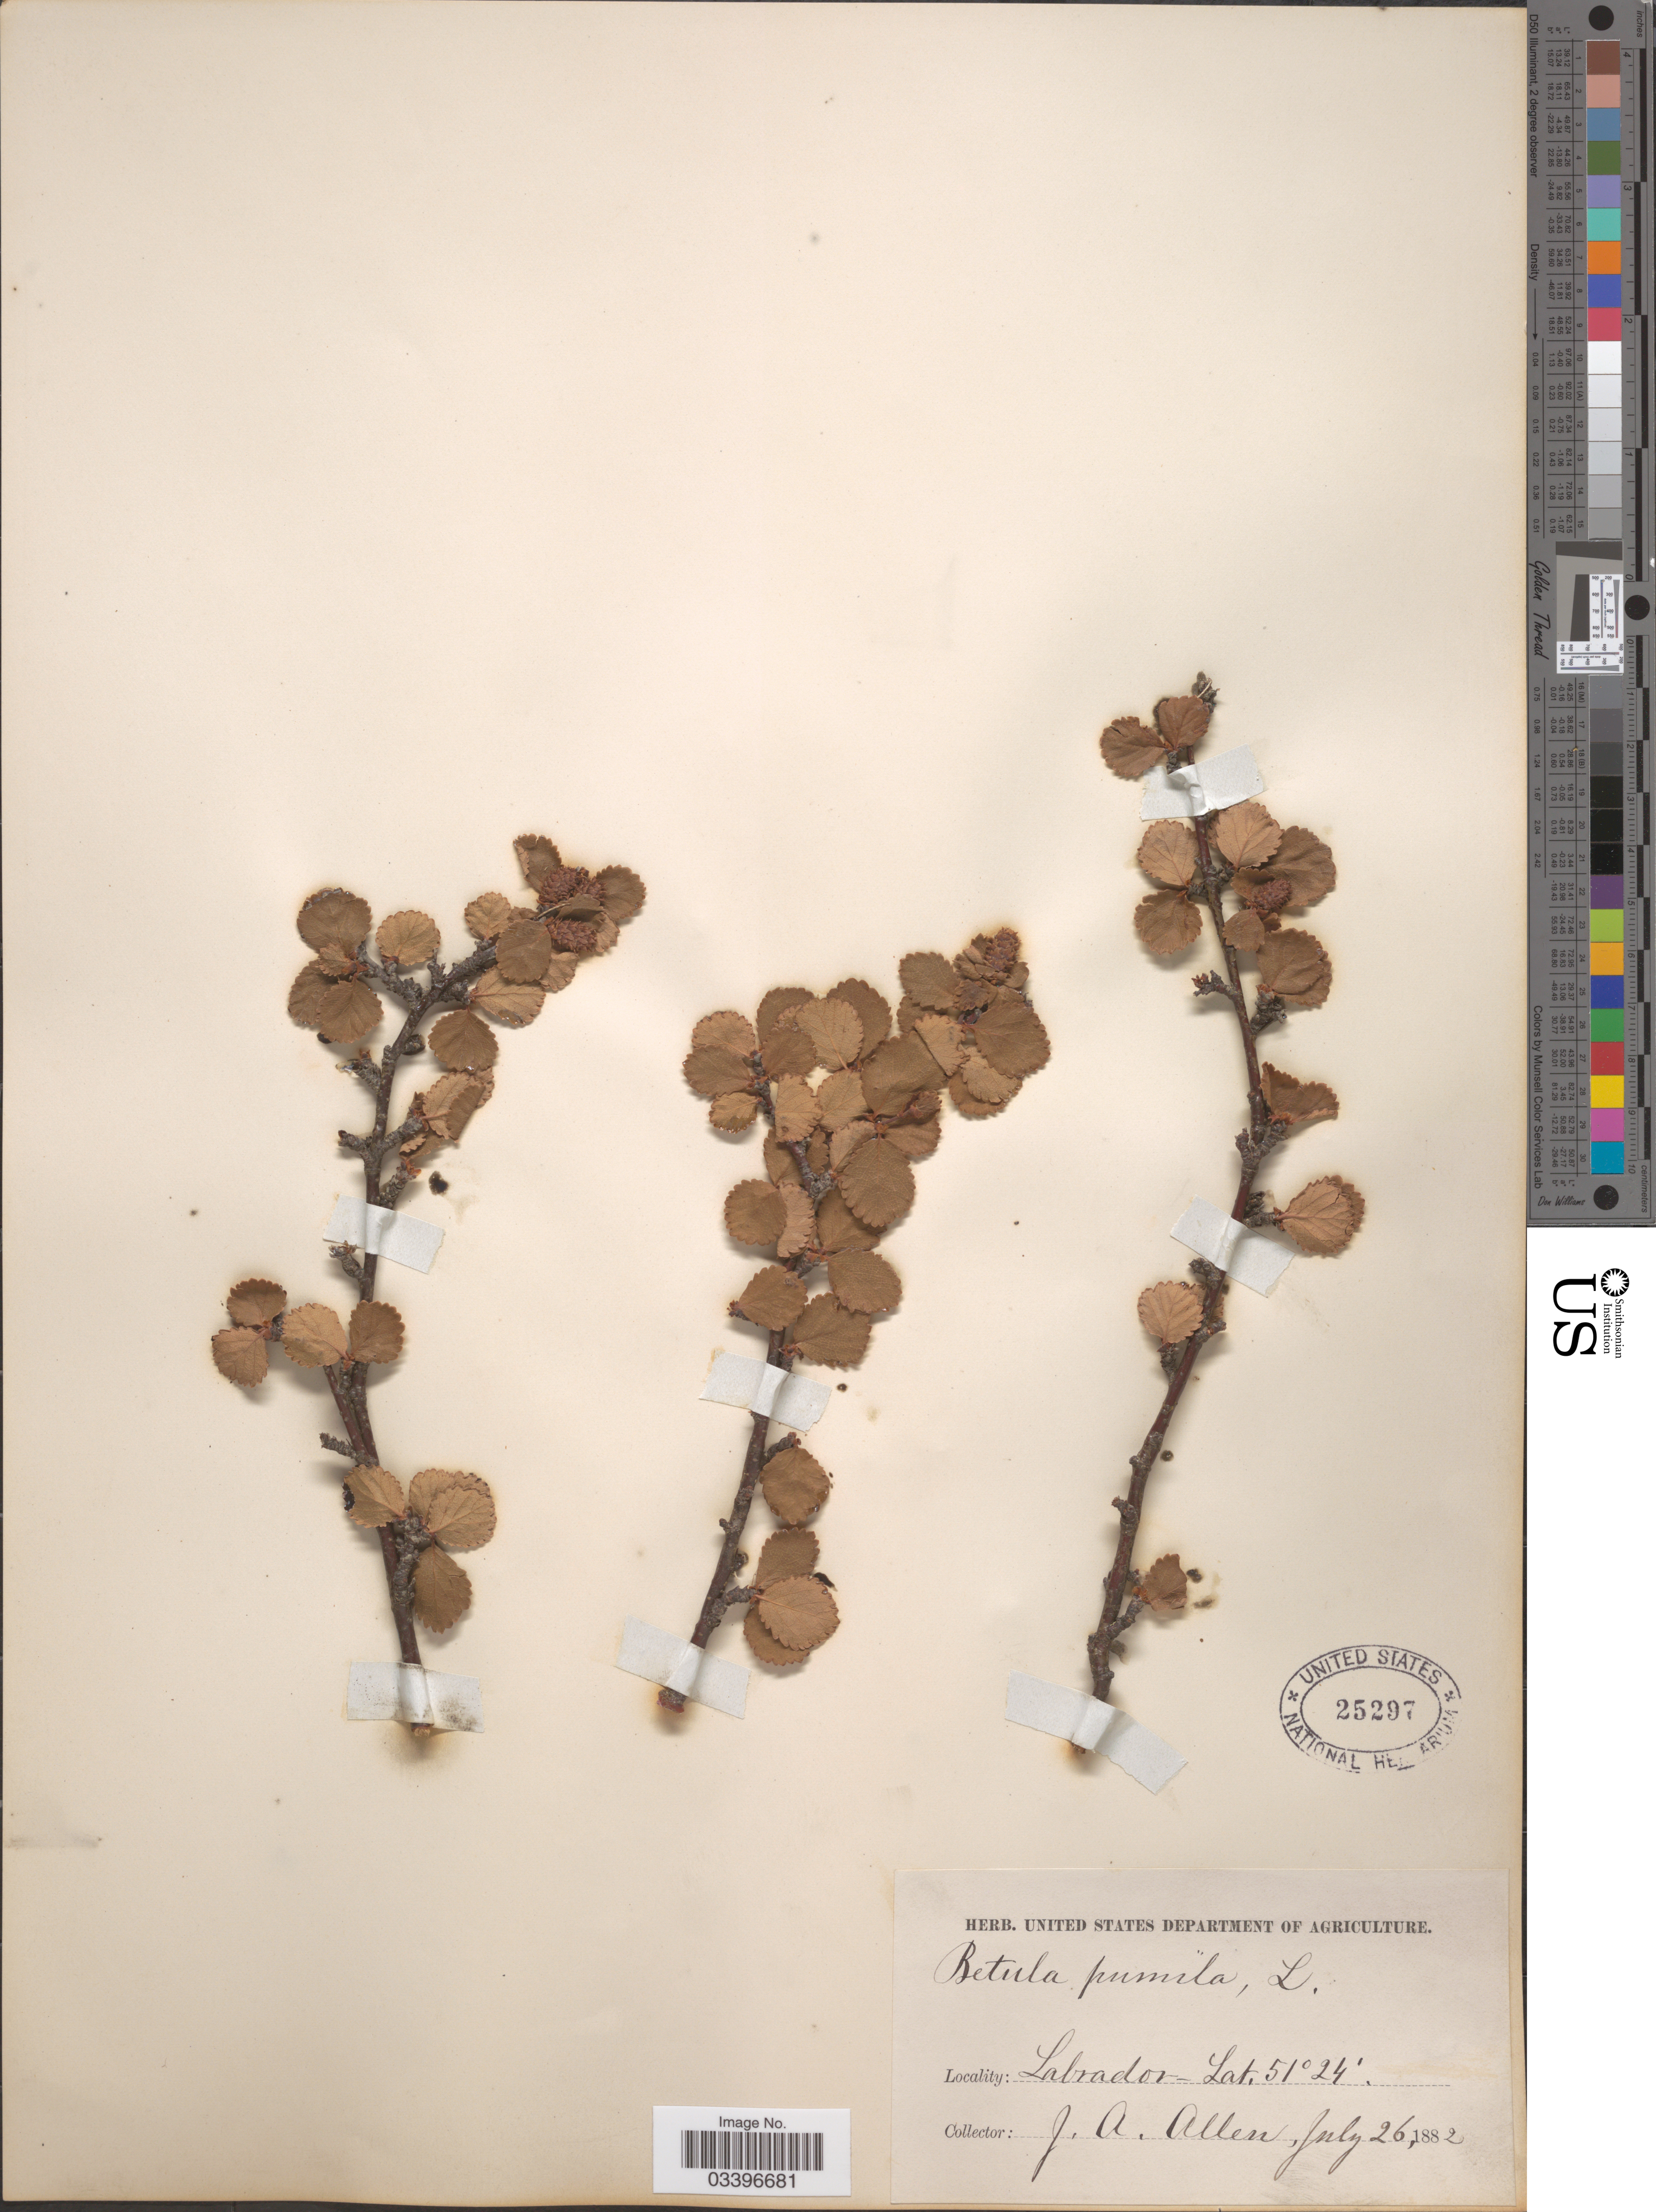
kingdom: Plantae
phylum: Tracheophyta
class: Magnoliopsida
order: Fagales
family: Betulaceae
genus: Betula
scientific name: Betula pumila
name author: L.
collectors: J. Allen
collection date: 1882-07-26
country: Canada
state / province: Newfoundland and Labrador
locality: Labrador.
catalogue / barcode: US 25297